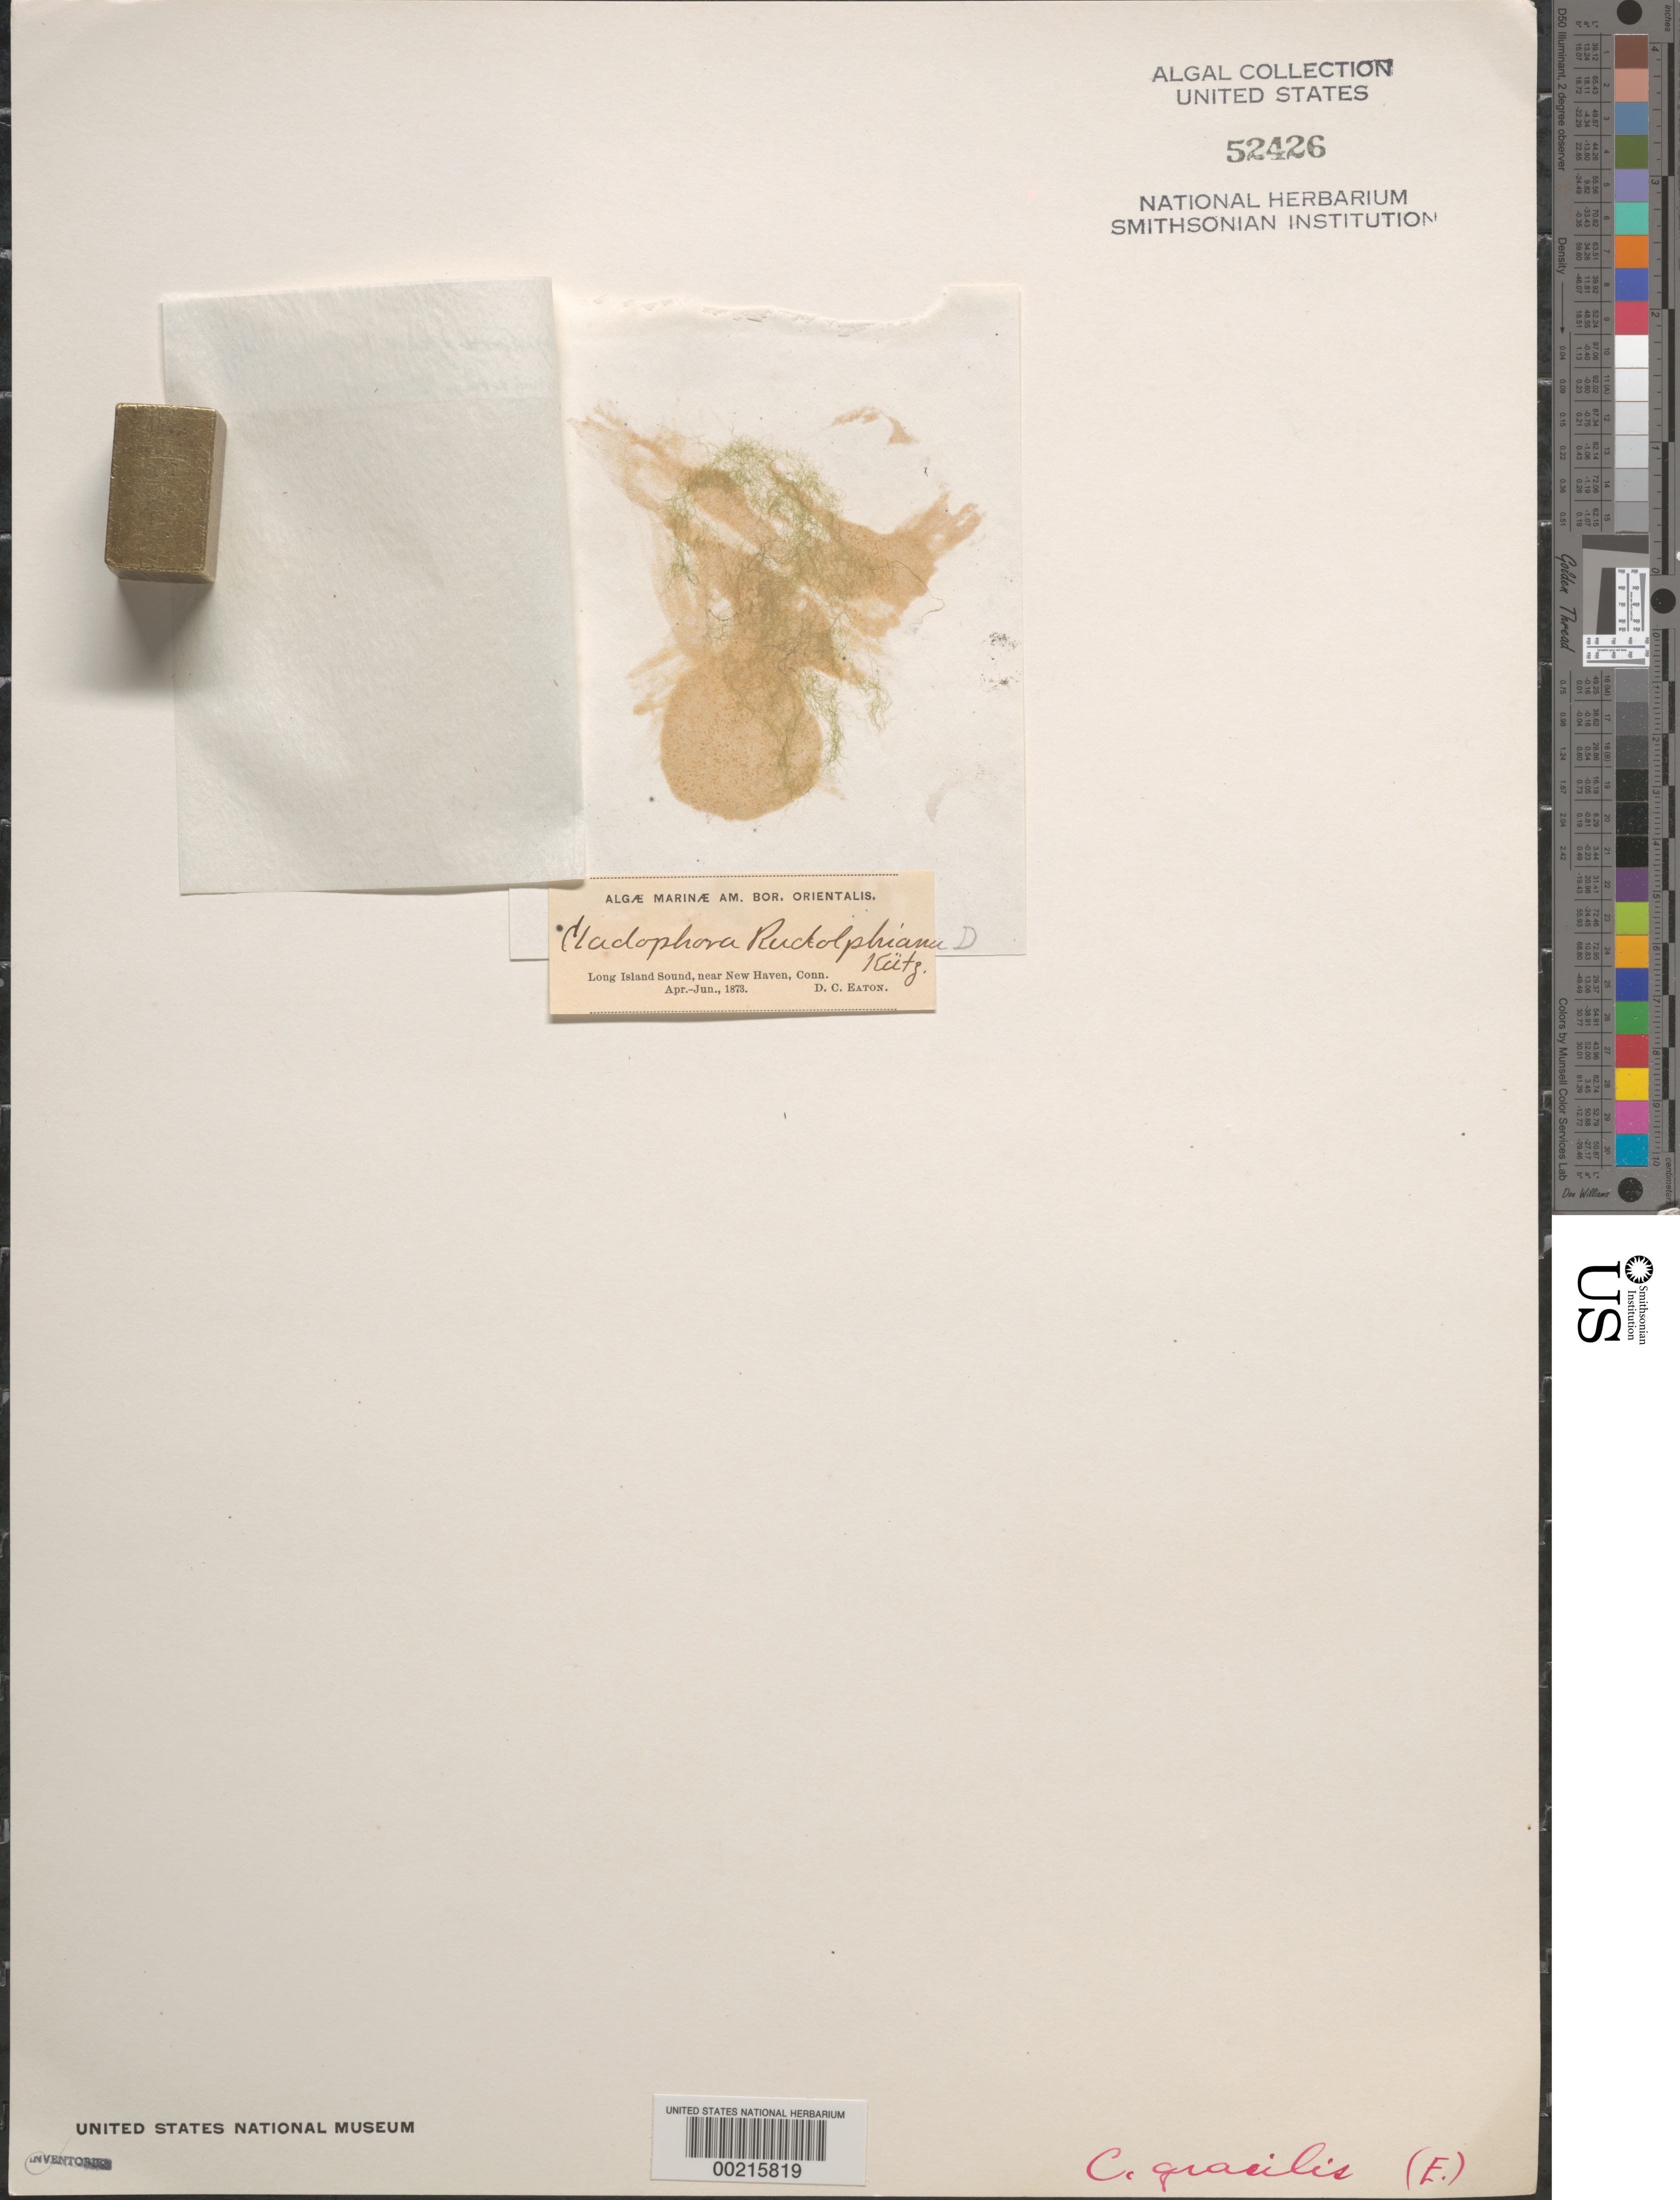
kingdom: Plantae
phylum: Chlorophyta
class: Ulvophyceae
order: Cladophorales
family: Cladophoraceae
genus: Cladophora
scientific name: Cladophora gracilis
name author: (Griff.) Kütz.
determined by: Phinney, H. K.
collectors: D. C. Eaton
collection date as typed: Apr 1873 to -- Jun 1873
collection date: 1873-04/1873-06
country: United States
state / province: Connecticut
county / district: New Haven County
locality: Long Island Sound, near New Haven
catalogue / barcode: US 52426